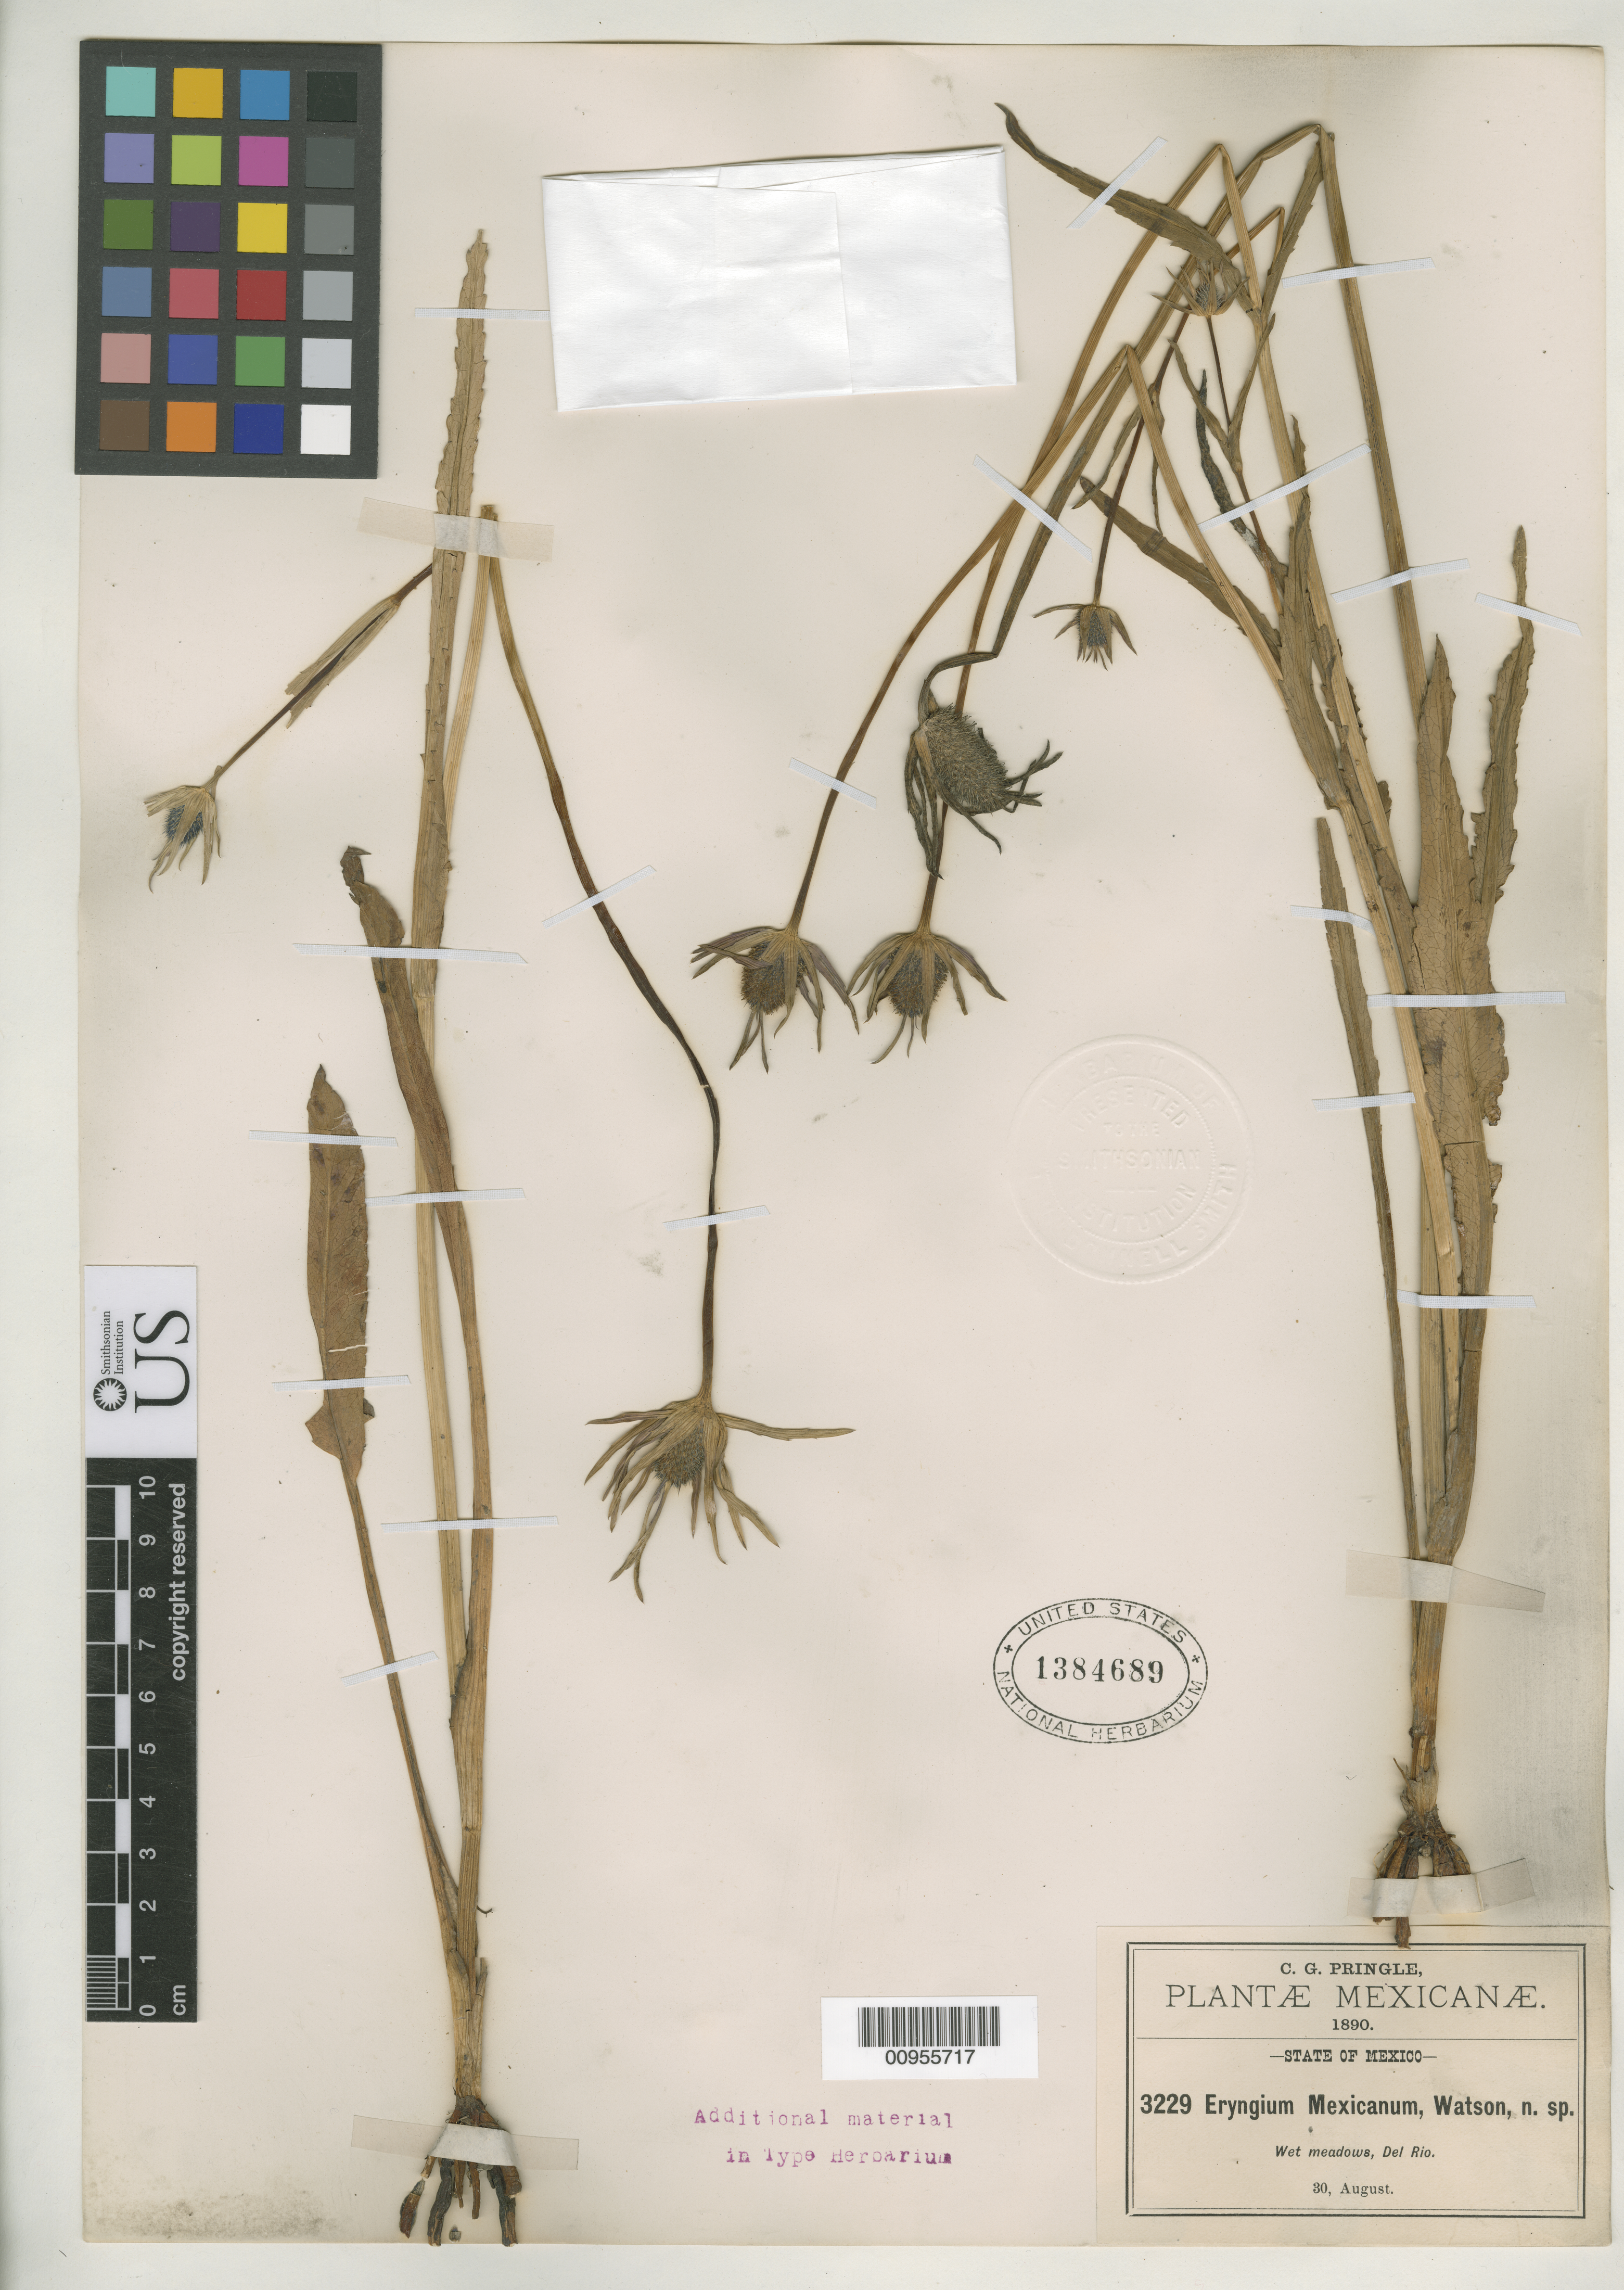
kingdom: Plantae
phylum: Tracheophyta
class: Magnoliopsida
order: Apiales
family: Apiaceae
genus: Eryngium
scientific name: Eryngium mexicanum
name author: S. Watson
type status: Isotype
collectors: C. G. Pringle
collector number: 3229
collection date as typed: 30 Aug 1890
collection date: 1890-08-30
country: Mexico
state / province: México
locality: Wet meadows, Del Rio.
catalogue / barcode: US 1384689